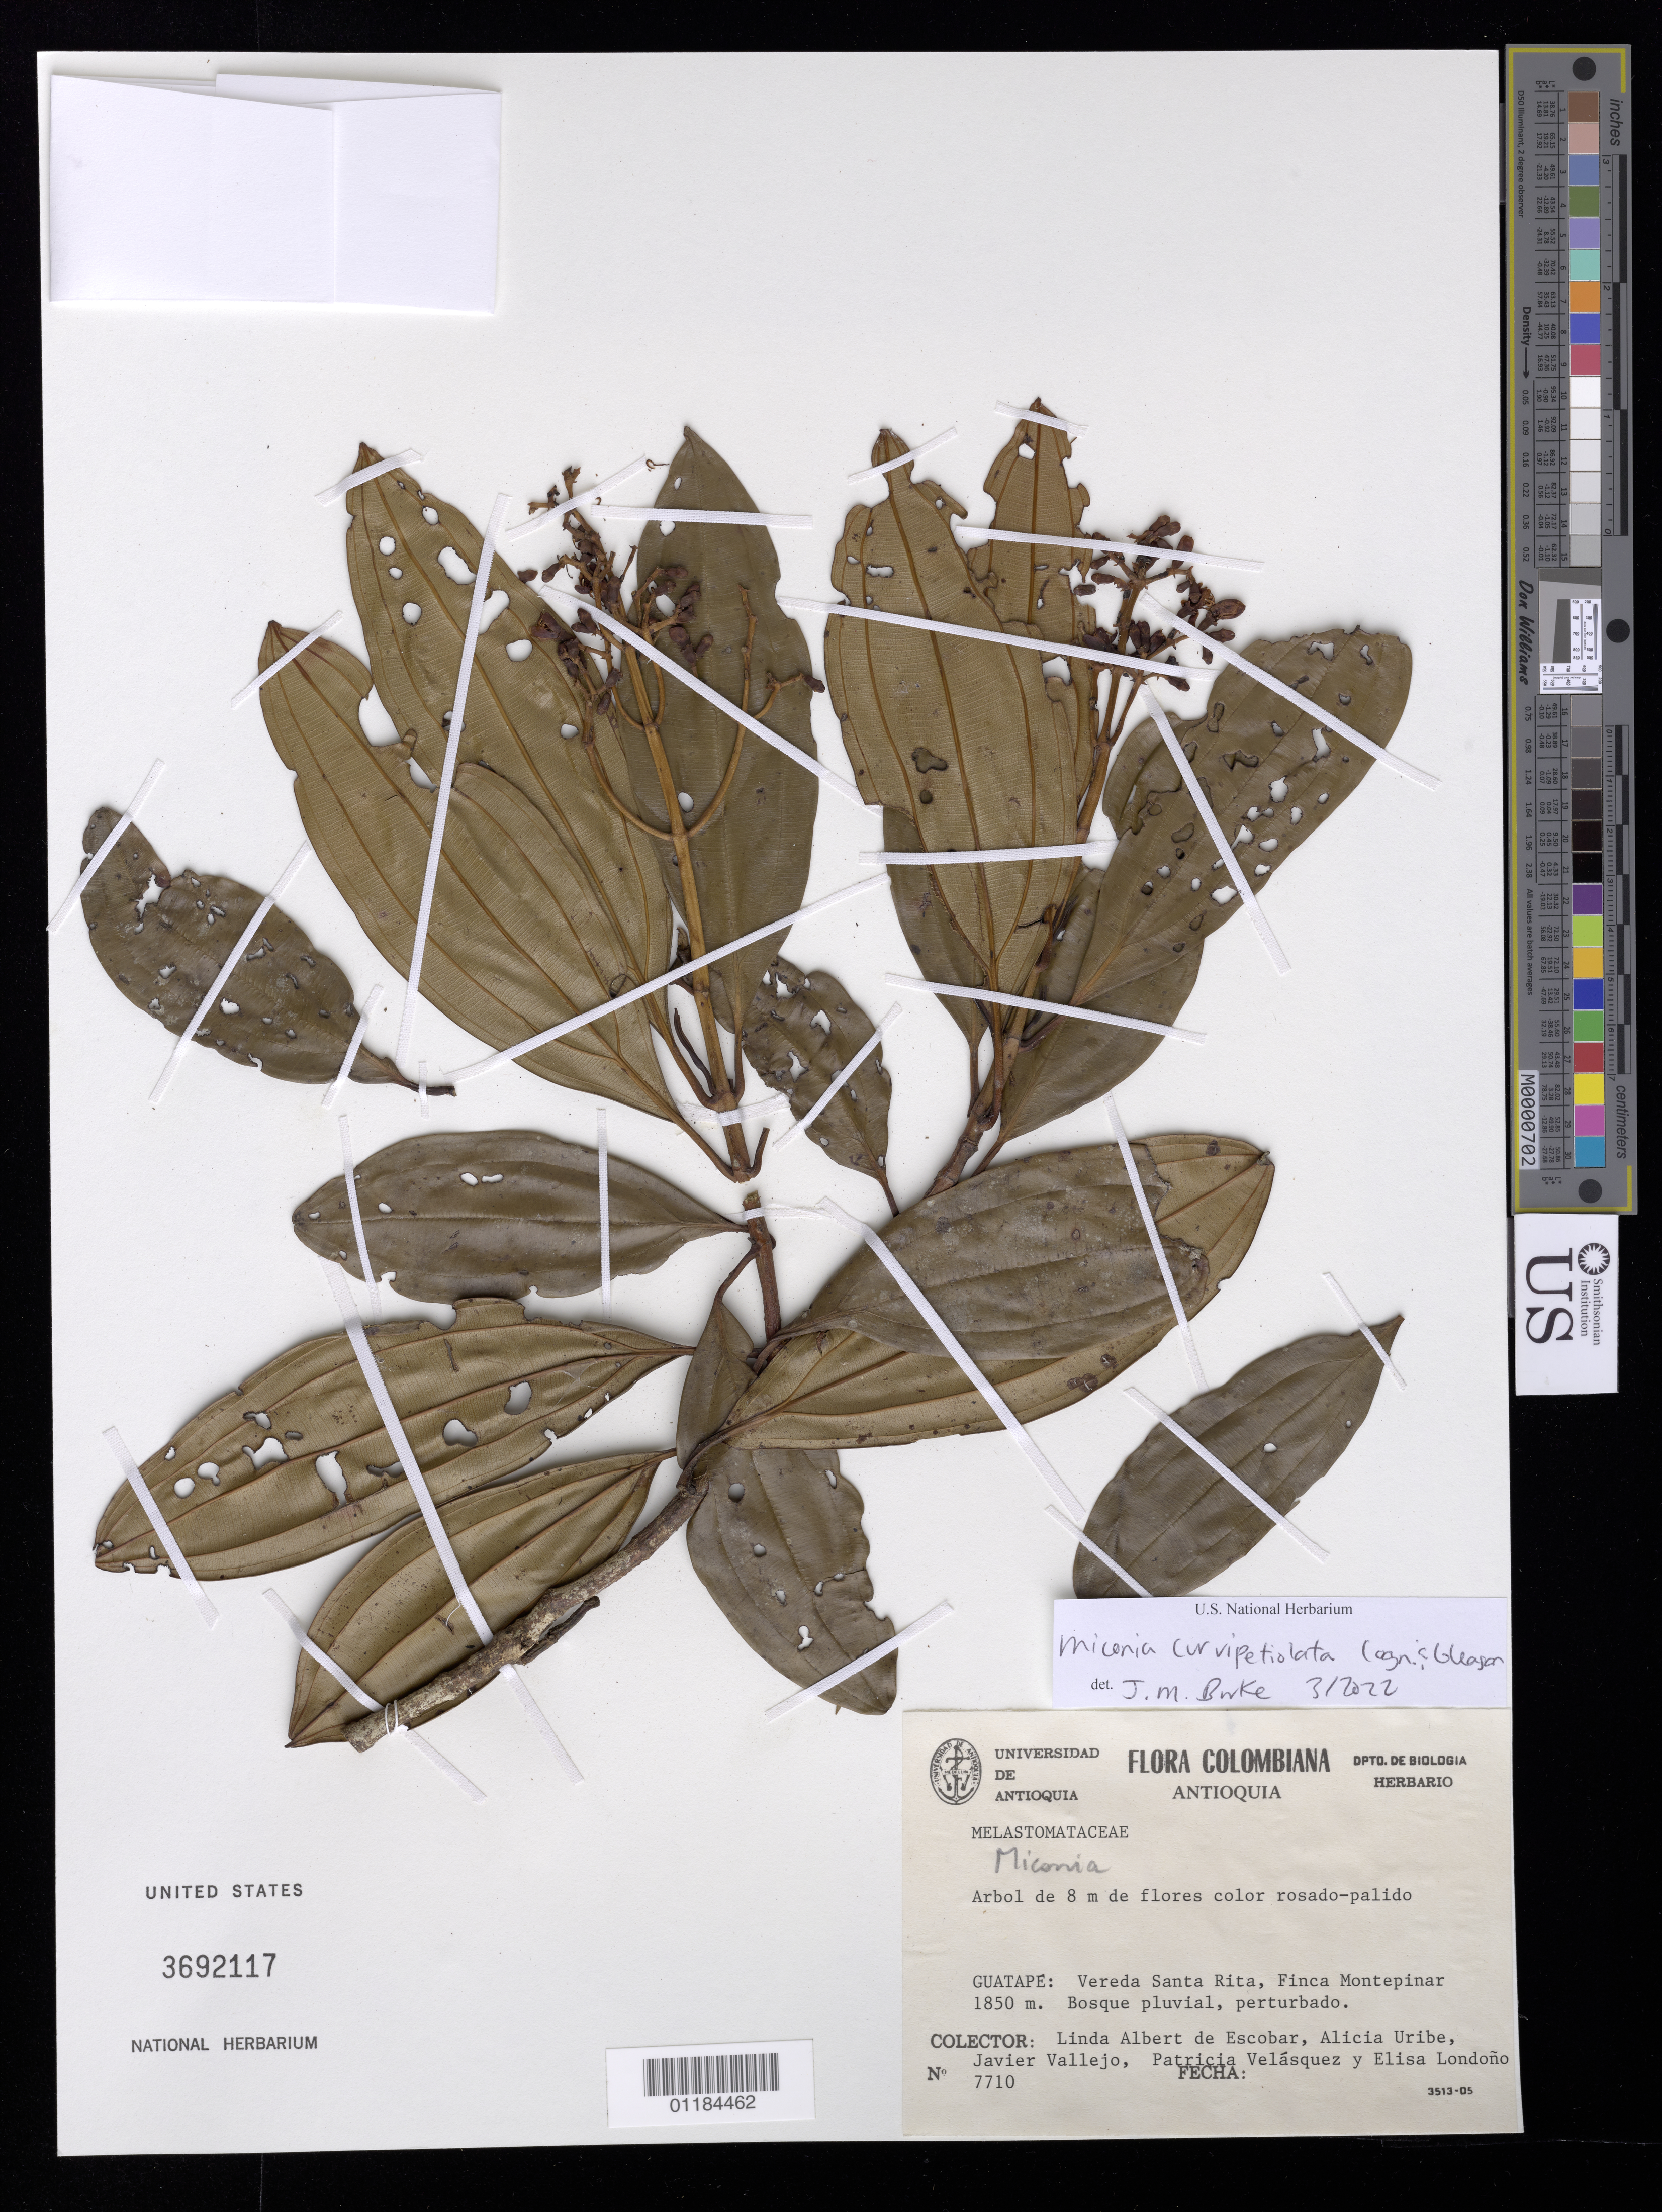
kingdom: Plantae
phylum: Tracheophyta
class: Magnoliopsida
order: Myrtales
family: Melastomataceae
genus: Miconia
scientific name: Miconia curvipetiolata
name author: Cogn. & Gleason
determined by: Burke, Janelle M.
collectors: L. K. de Escobar, A. Uribe, J. Vallejo, P. Velásquez & E. Londono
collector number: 7710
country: Colombia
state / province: Antioquia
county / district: Guatape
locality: Vereda Santa Rita, Finca Montepinar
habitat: bosque pluvial, perturbado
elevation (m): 1850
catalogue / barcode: US 3692117